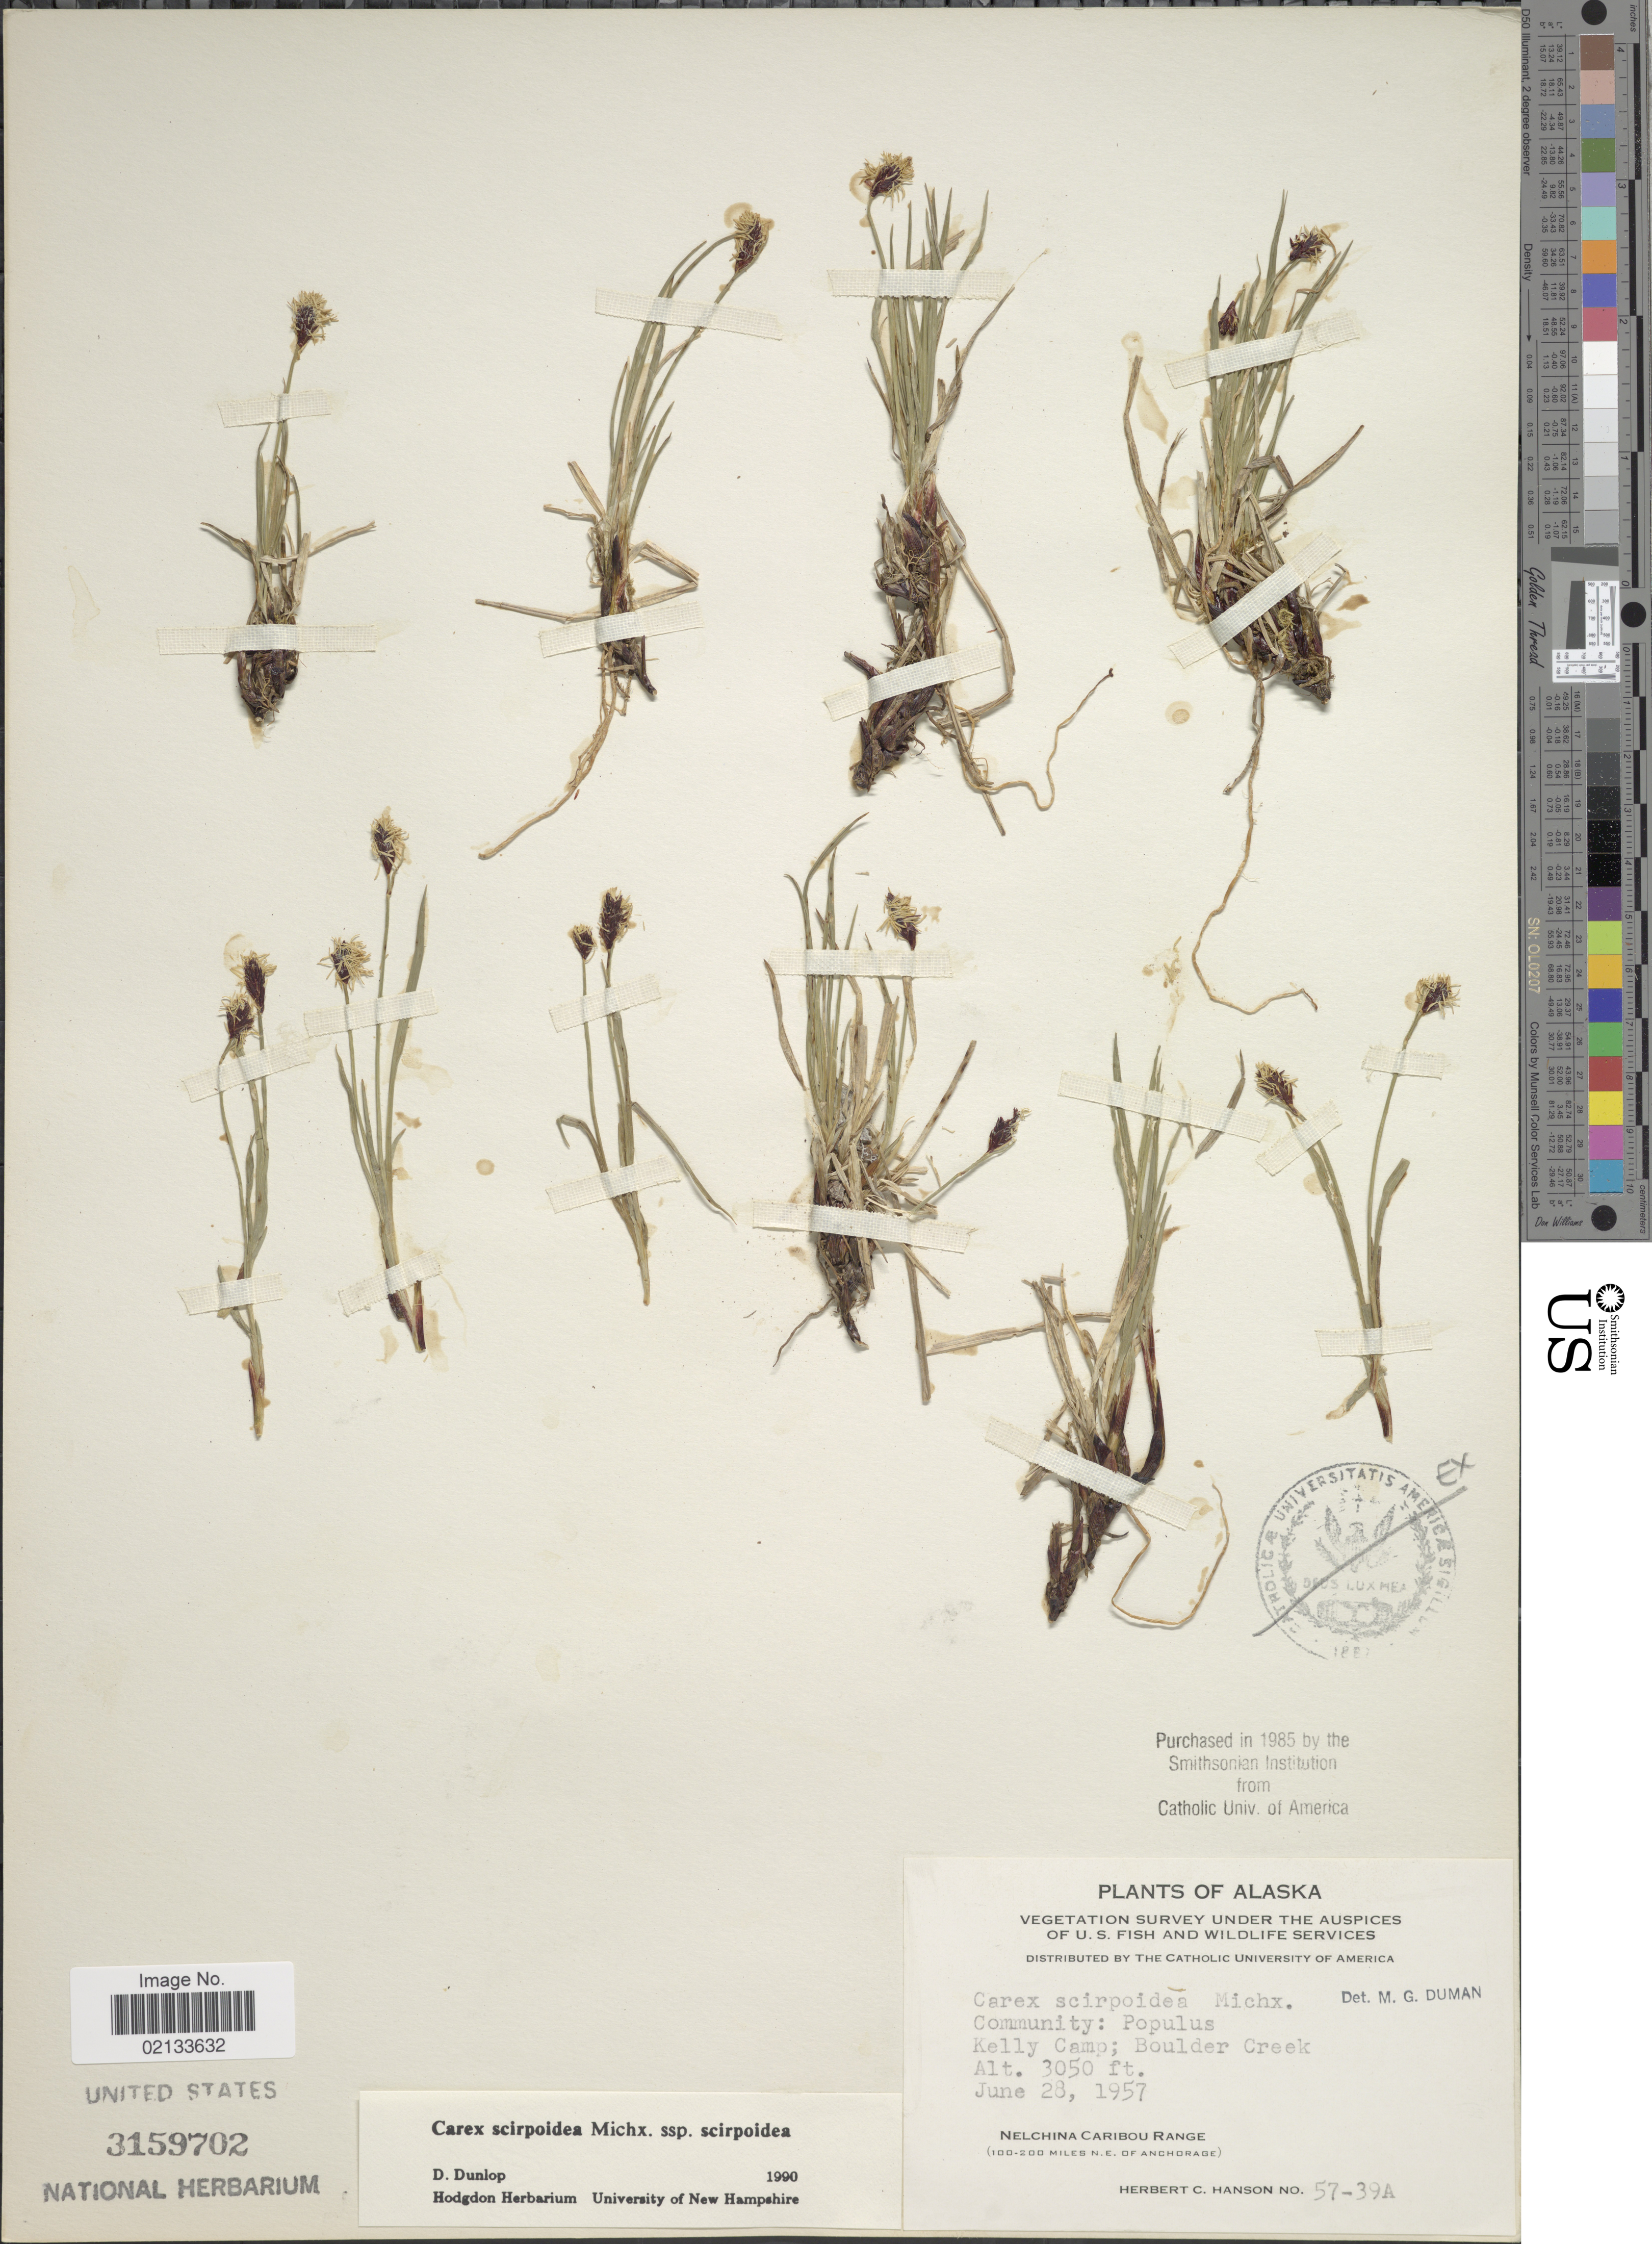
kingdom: Plantae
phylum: Tracheophyta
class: Liliopsida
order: Poales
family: Cyperaceae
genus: Carex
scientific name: Carex scirpoidea subsp. scirpoidea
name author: Michx.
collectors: H. Hanson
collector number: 57-39A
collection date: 1957-06-28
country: United States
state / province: Alaska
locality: Kelly Camp; Boulder Creek, Nelchina Caribou Range (100-200 miles N.E. of Anchorage)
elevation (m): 930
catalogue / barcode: US 3159702